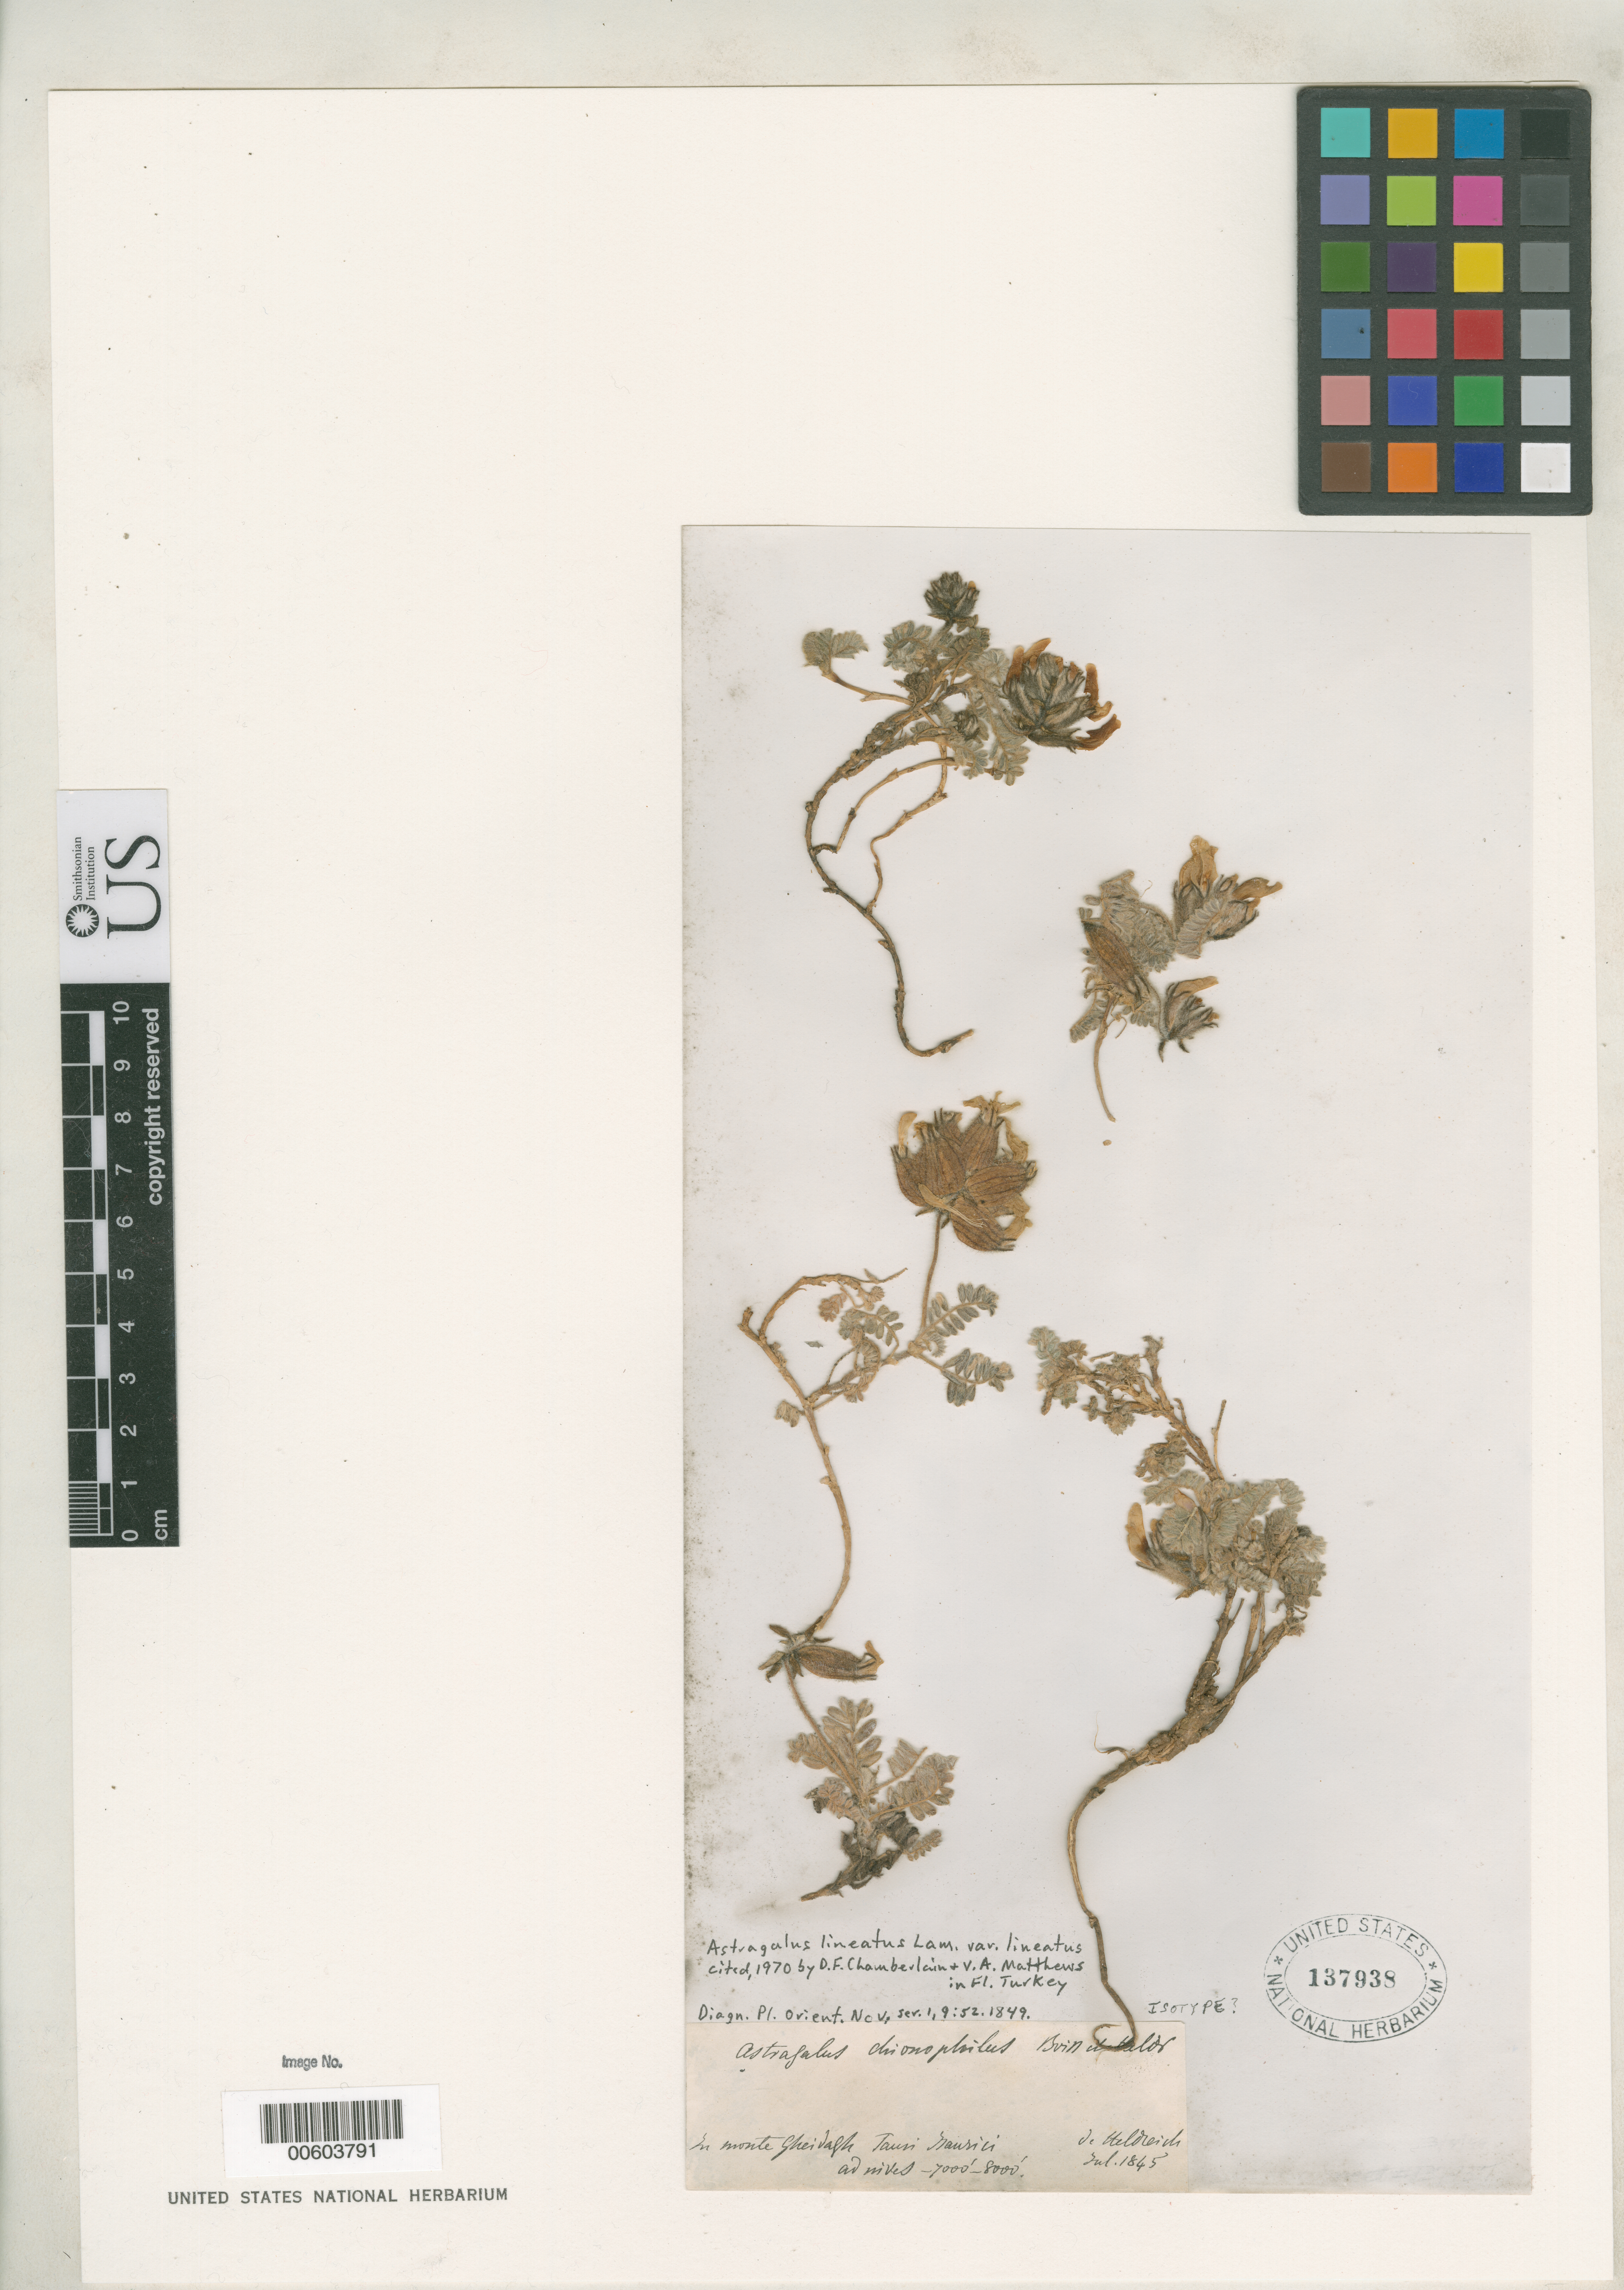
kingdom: Plantae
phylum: Tracheophyta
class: Magnoliopsida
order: Fabales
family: Fabaceae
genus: Astragalus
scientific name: Astragalus chionophilus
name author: Boiss. & Heldr.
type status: Possible Isotype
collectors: T. H. von Heldreich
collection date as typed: Jul 1845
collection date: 1845-07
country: Turkey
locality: In Monte Gheidaph Tauri Isaurici.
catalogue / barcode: US 137938